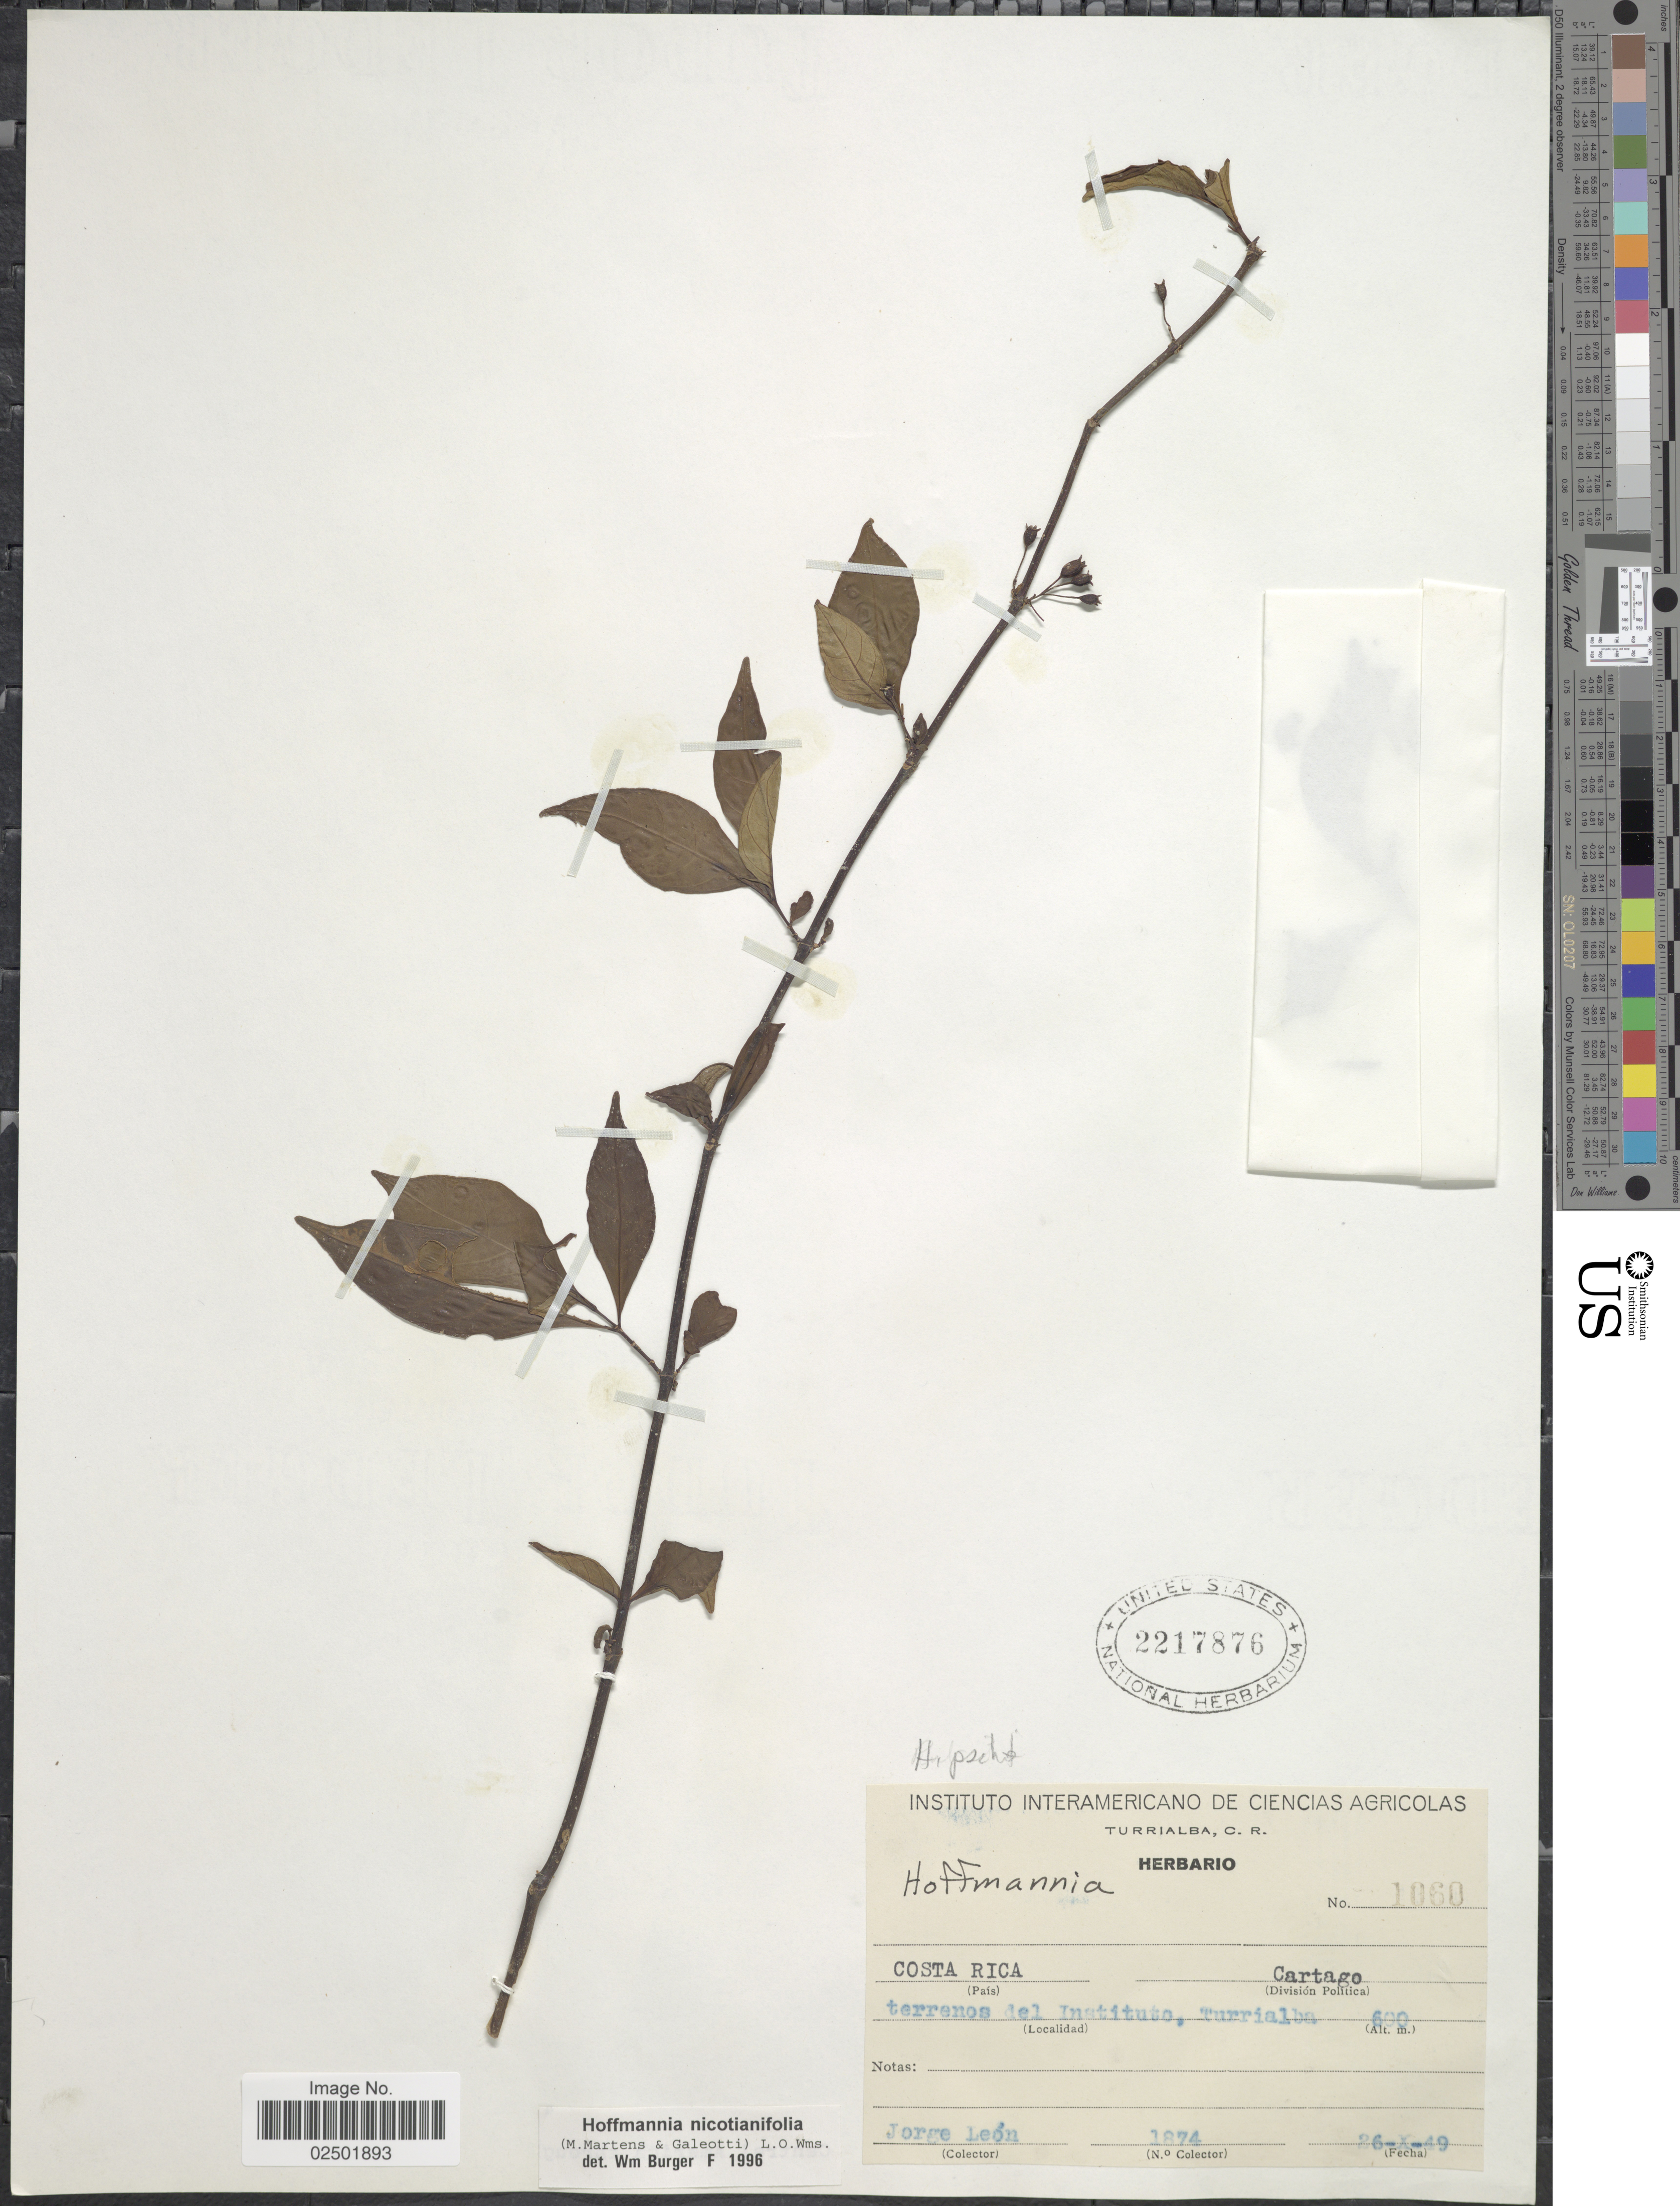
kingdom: Plantae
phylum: Tracheophyta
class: Magnoliopsida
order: Gentianales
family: Rubiaceae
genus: Hoffmannia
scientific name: Hoffmannia nicotianifolia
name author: (M. Martens & Galeoti) L.O. Williams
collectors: J. León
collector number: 1874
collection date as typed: Transcribed d/m/y: 26/10/49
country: Costa Rica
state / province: Cartago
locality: Cartago (División Politica), terrenos del Instituti, Turrialba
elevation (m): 600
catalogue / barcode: US 2217876